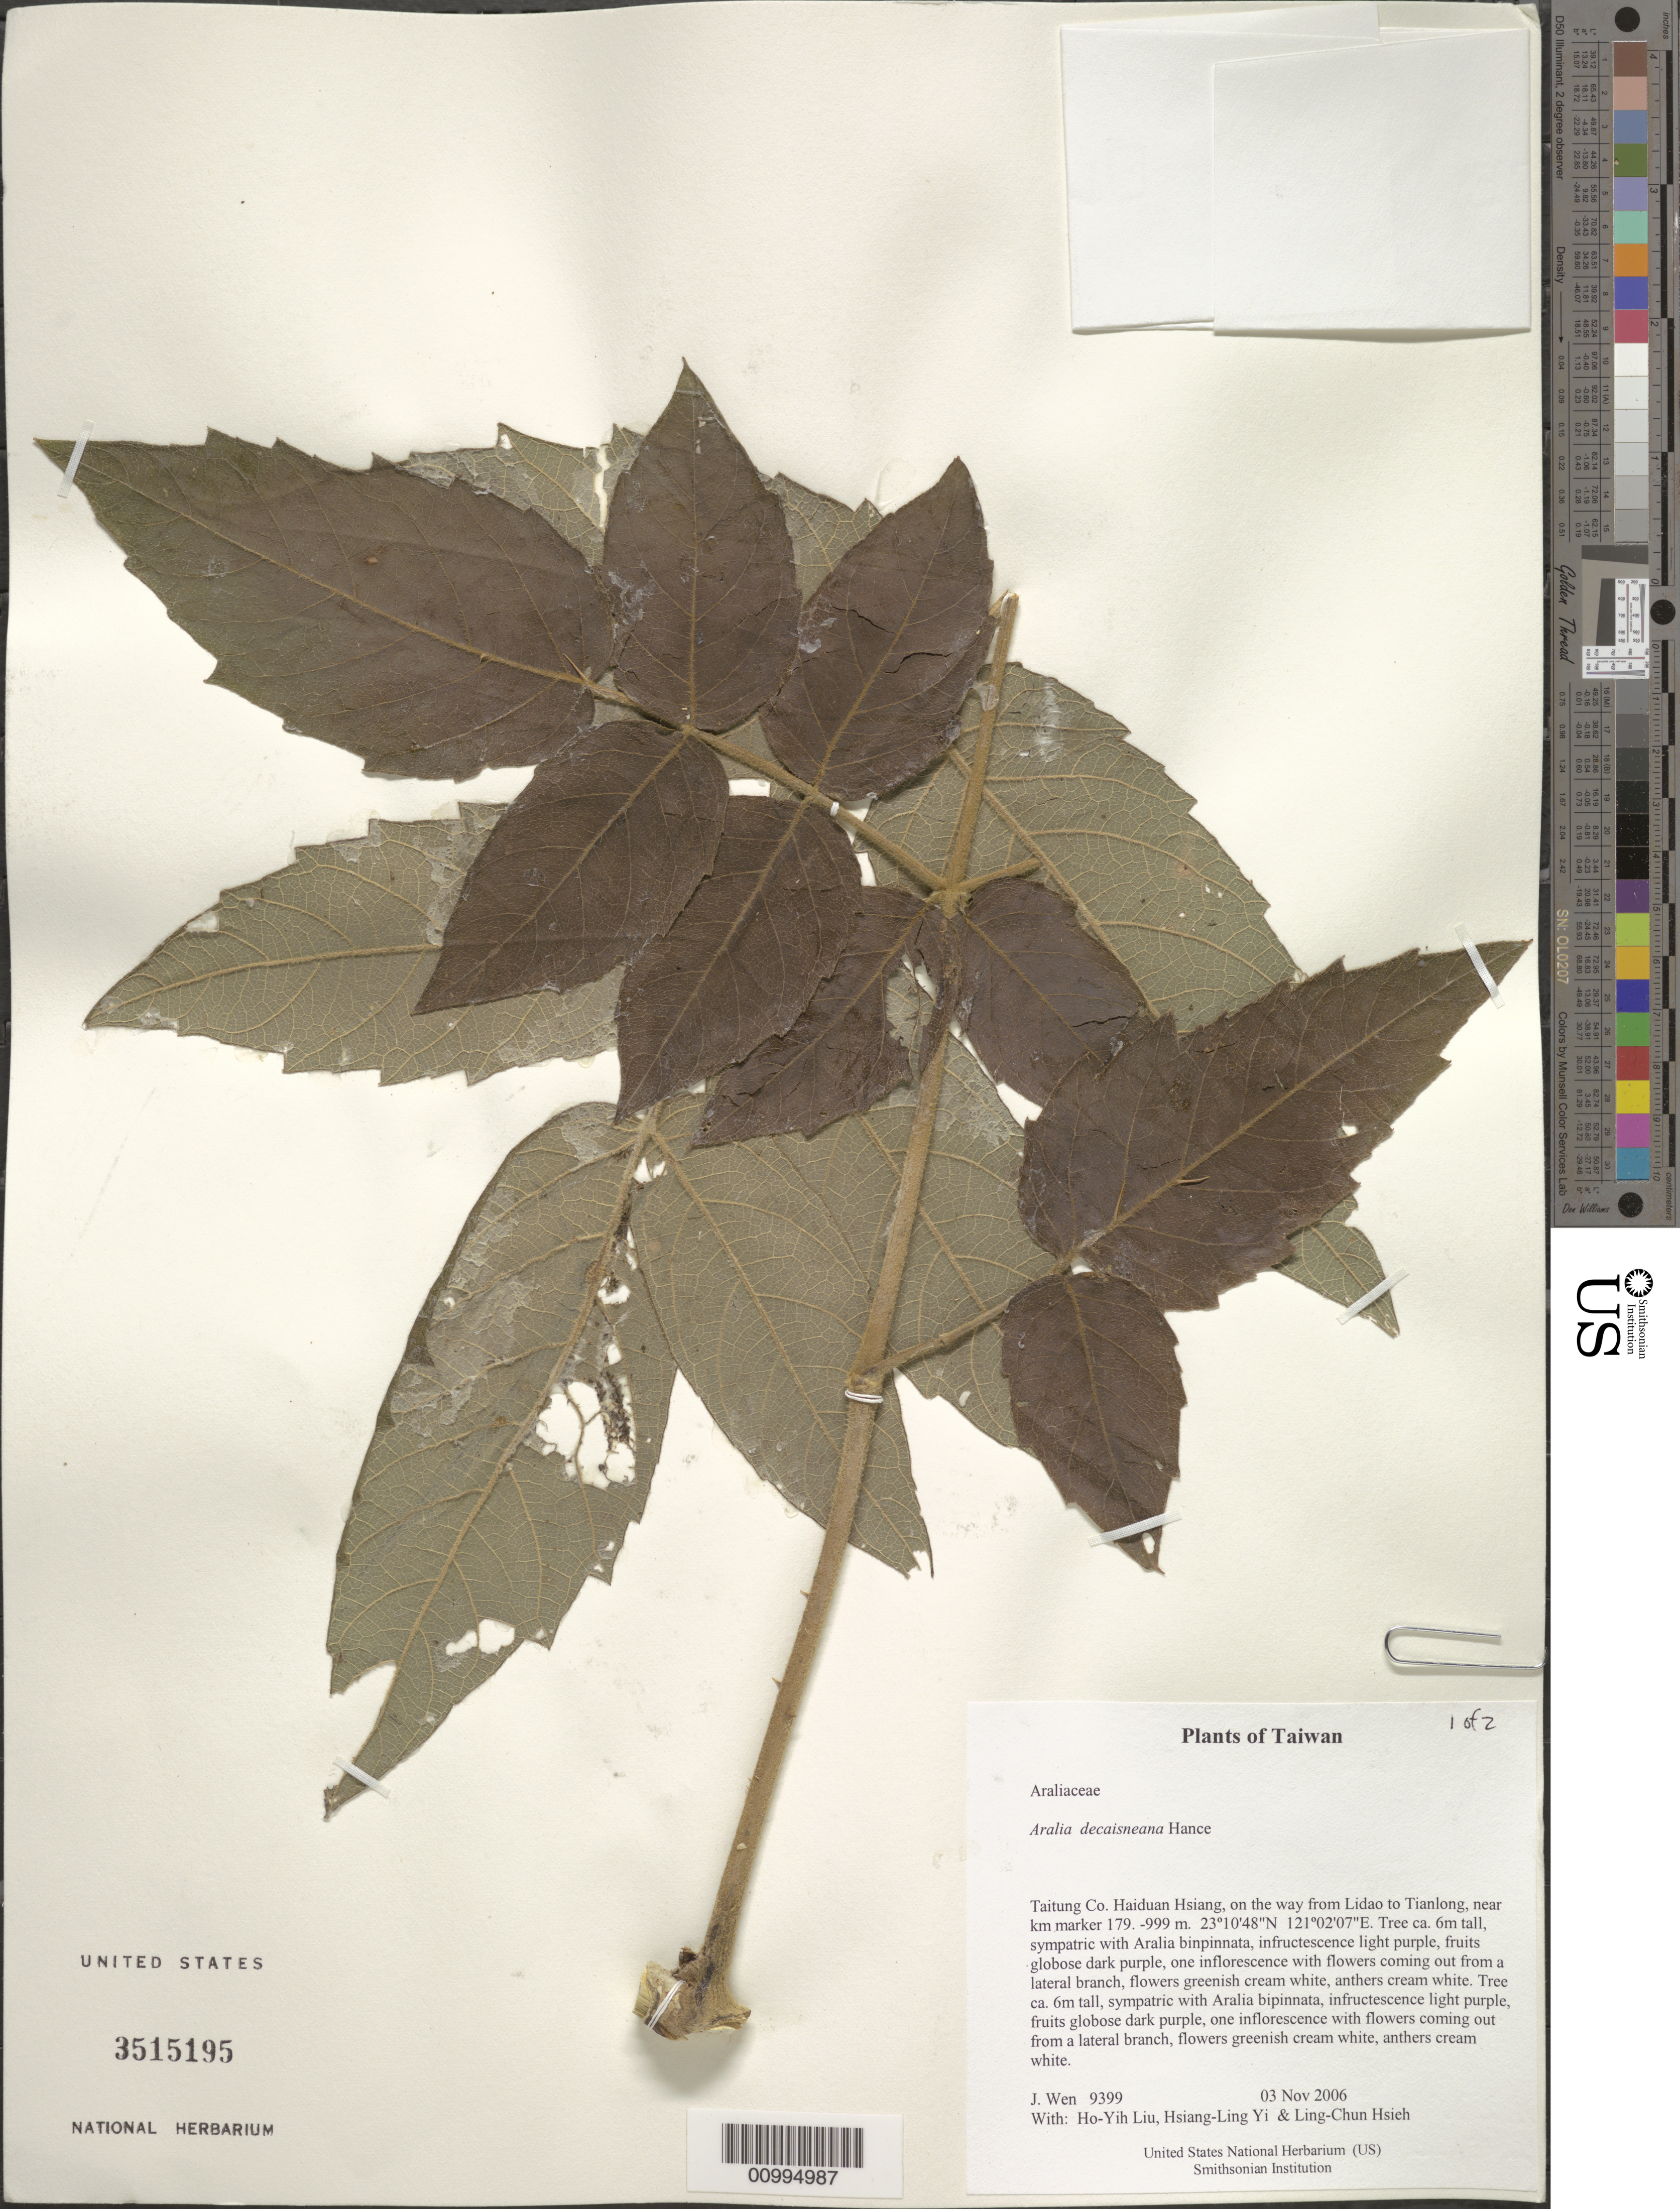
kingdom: Plantae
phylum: Tracheophyta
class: Magnoliopsida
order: Apiales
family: Araliaceae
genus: Aralia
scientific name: Aralia decaisneana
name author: Hance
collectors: J. Wen, H. Liu, H. l. Yi & L. Hsieh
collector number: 9399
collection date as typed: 03 Nov 2006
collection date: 2006-11-03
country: Taiwan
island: Taiwan [Formosa]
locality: Haiduan Hsiang, on the way from Lidao to Tianlong, near km marker 179.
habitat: Sympatric with Aralia binpinnata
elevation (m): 999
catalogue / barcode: US 3515195